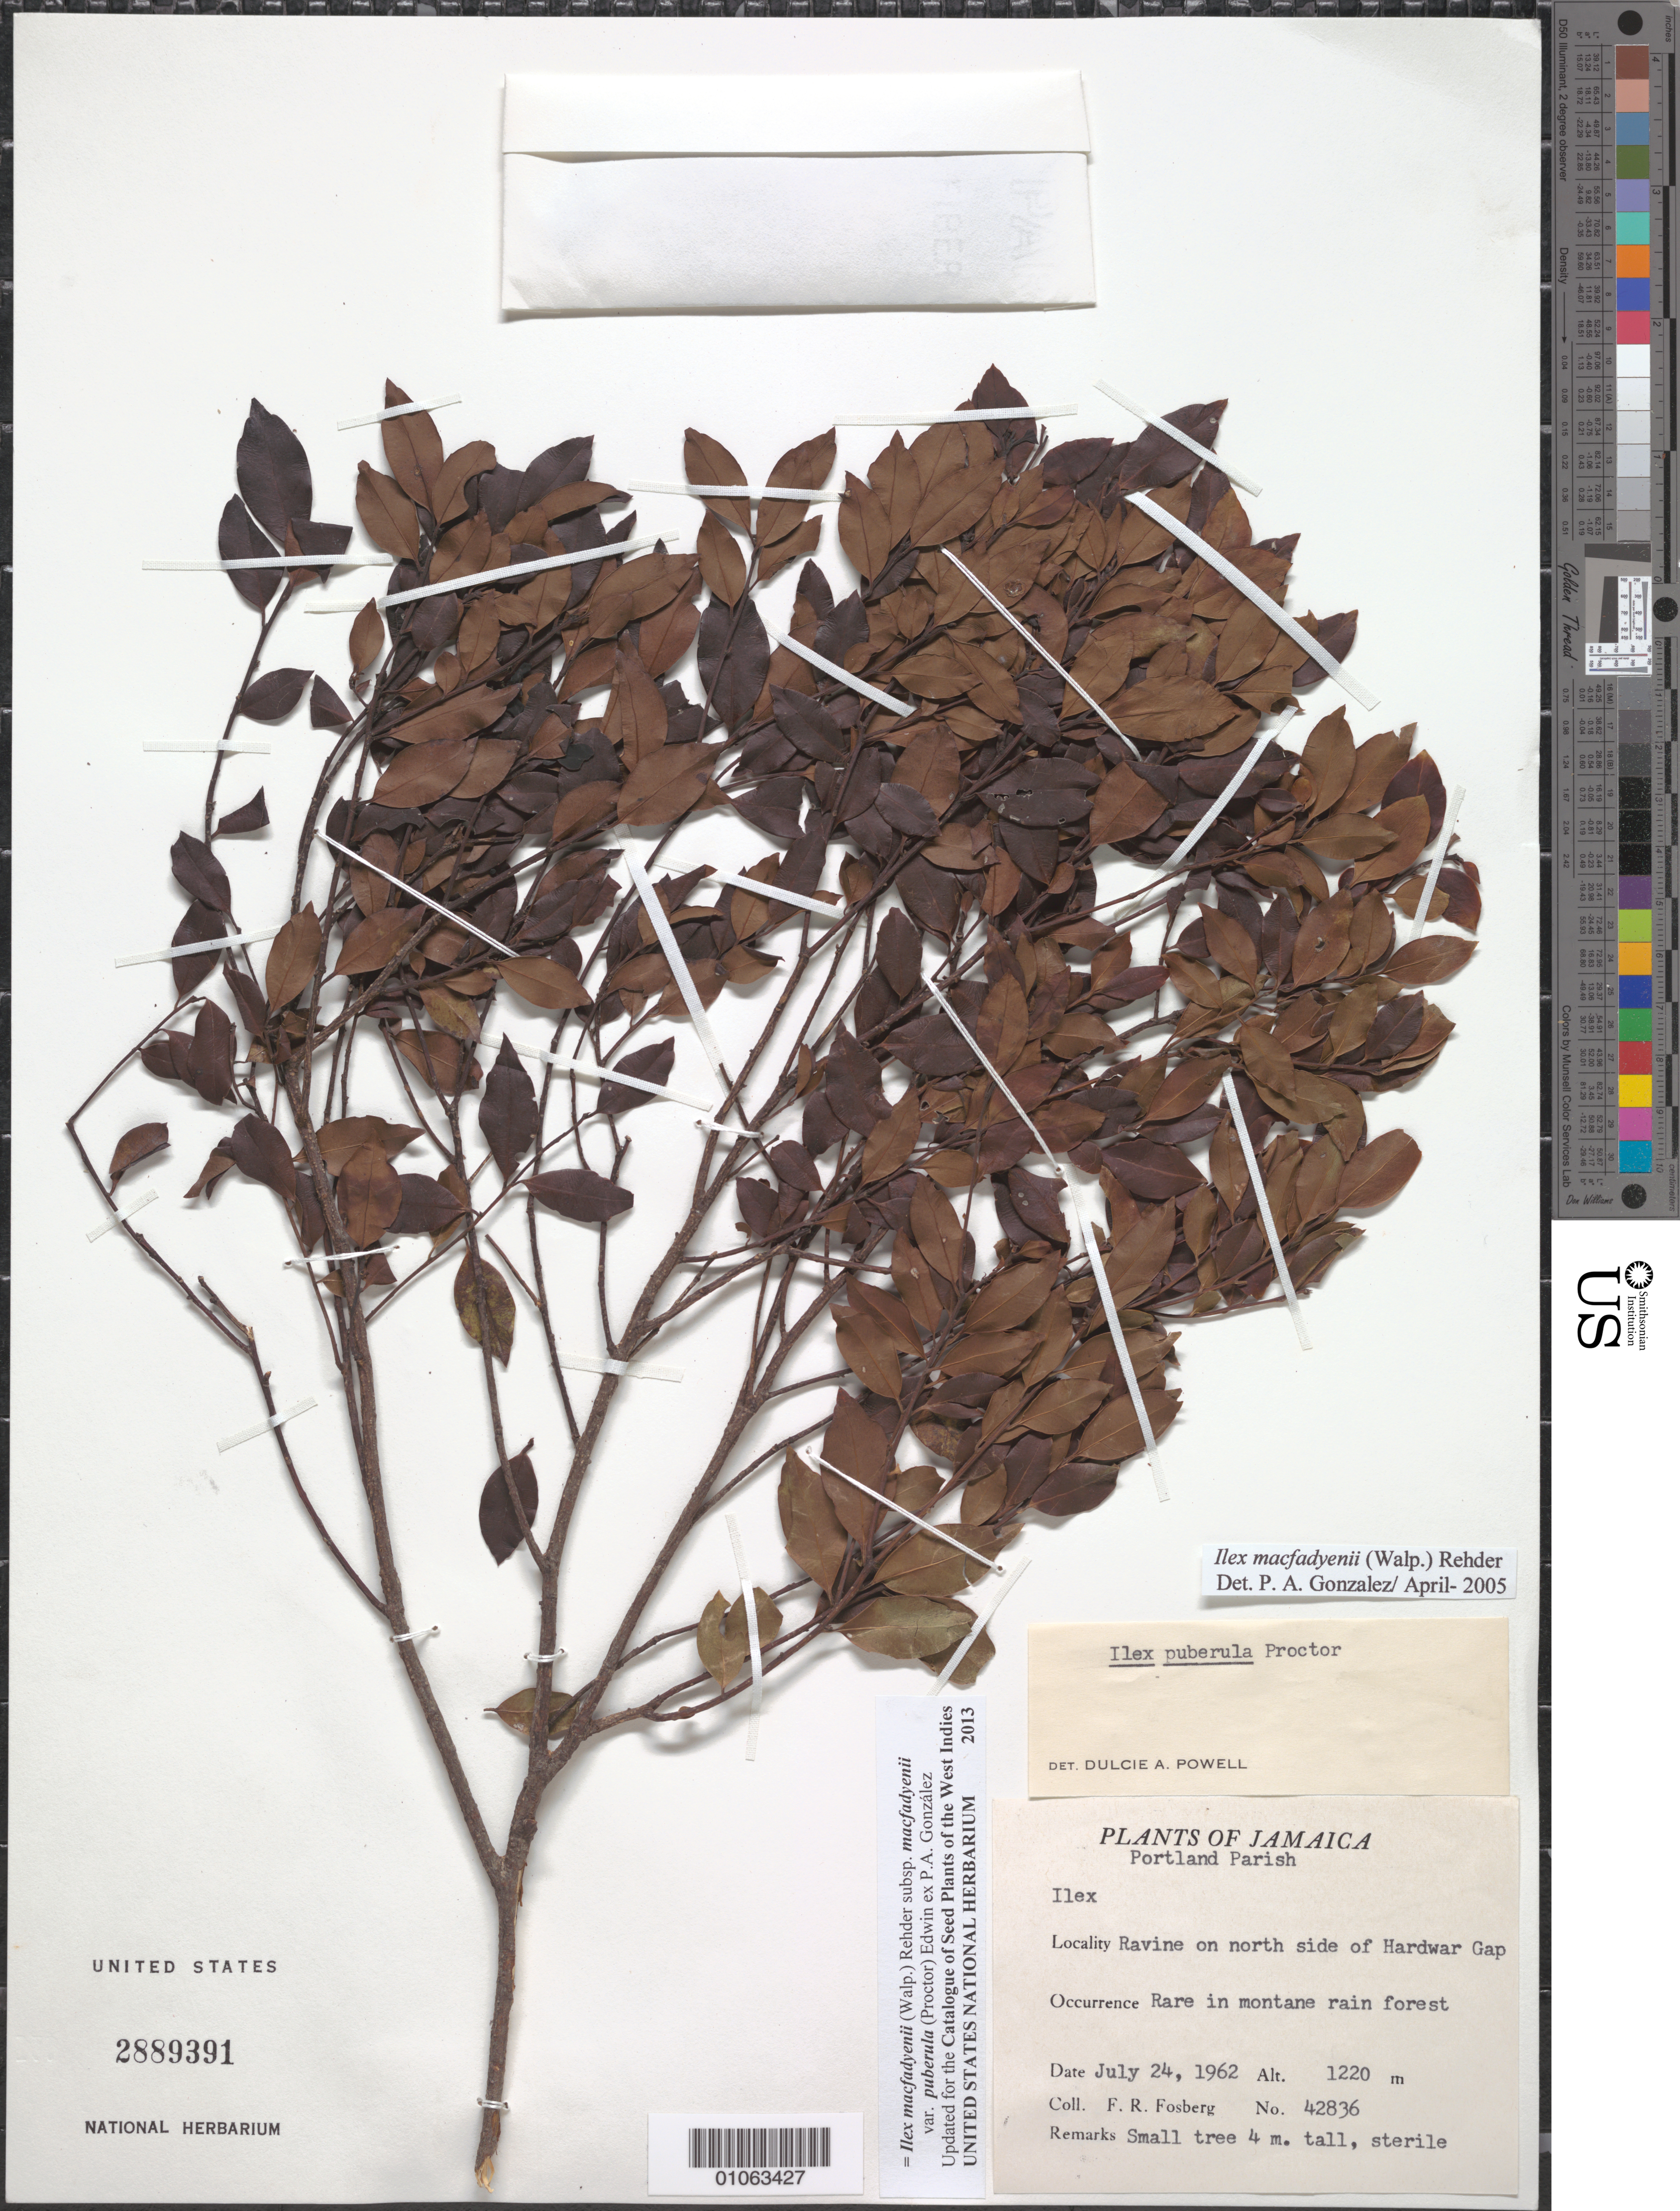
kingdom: Plantae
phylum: Tracheophyta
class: Magnoliopsida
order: Aquifoliales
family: Aquifoliaceae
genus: Ilex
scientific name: Ilex macfadyenii subsp. macfadyenii var. puberula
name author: (Proctor) Edwin ex P. A. González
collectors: F. R. Fosberg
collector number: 42836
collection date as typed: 24 Jul 1962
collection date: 1962-07-24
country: Jamaica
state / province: Portland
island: Jamaica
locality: Ravine on north side of Hardwar Gap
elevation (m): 1220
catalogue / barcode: US 2889391